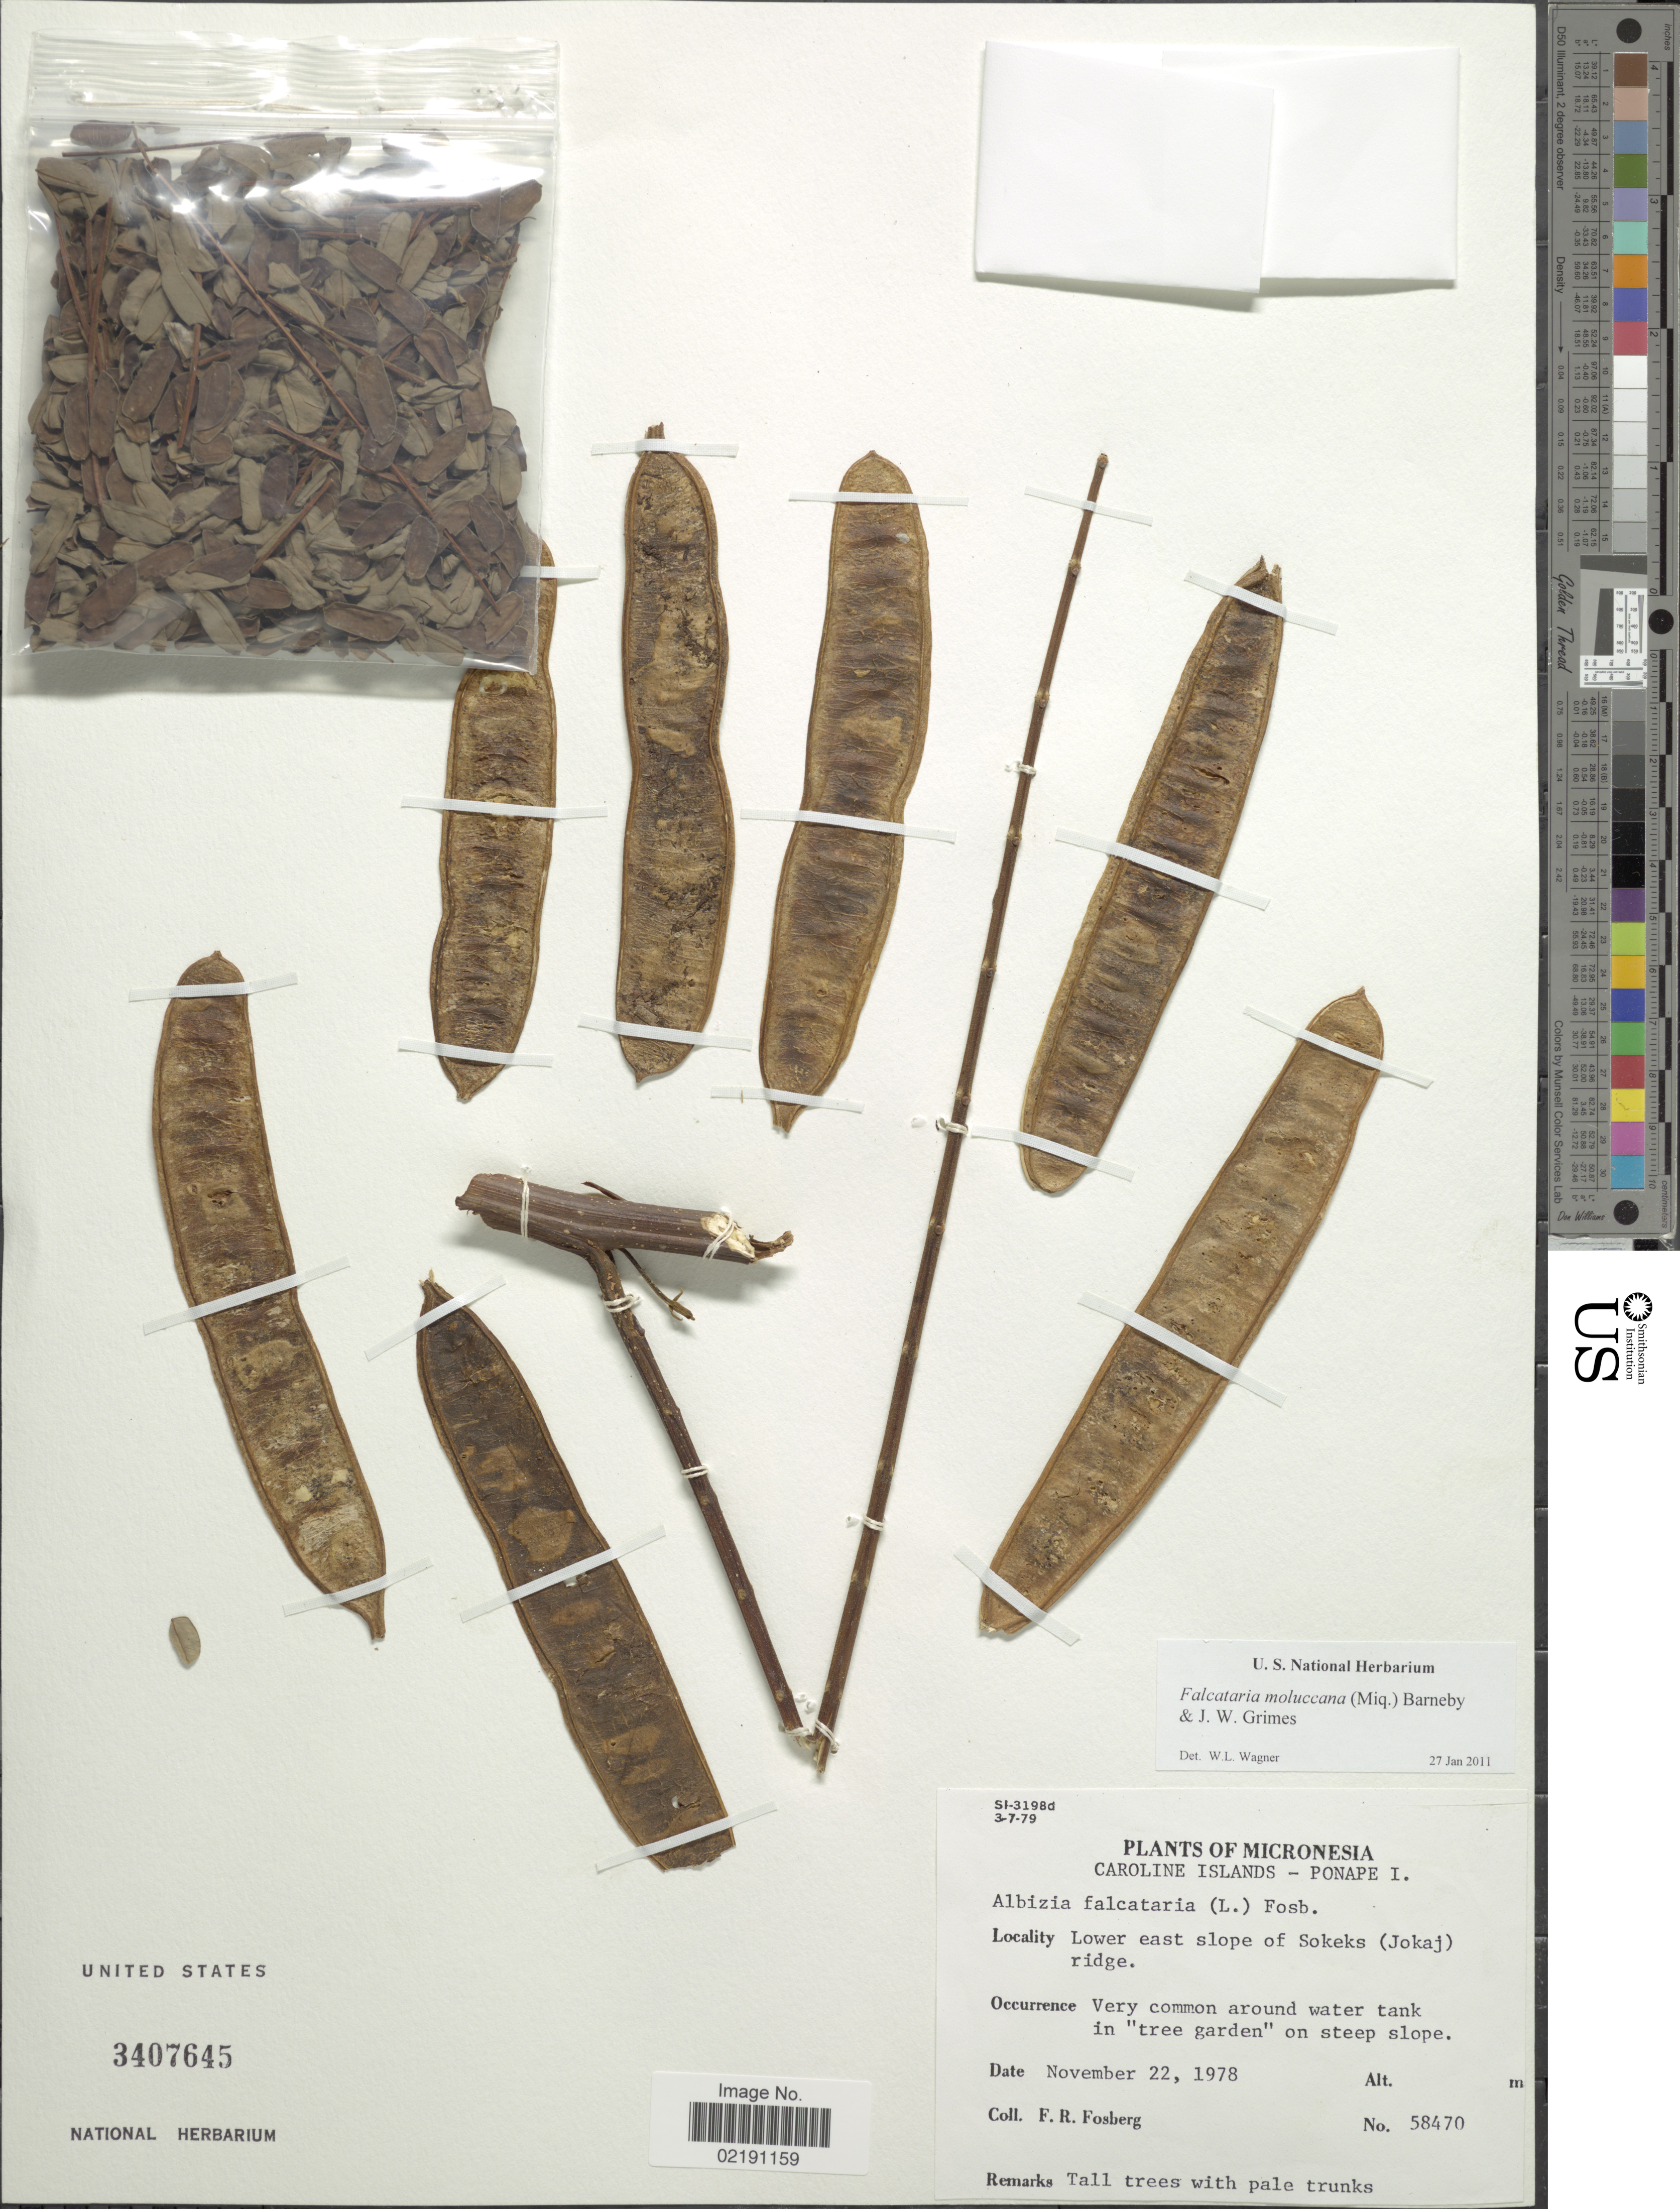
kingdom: Plantae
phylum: Tracheophyta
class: Magnoliopsida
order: Fabales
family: Fabaceae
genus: Falcataria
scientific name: Falcataria moluccana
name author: (Miq.) Barneby & Grimes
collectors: F. R. Fosberg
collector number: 58470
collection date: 1978-11-22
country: Micronesia, Federated States of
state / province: Pohnpei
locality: Micornesia. Caroline Islands - Ponape I. Lower east slope of Sokeks (Jokaj) ridge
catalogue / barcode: US 3407645